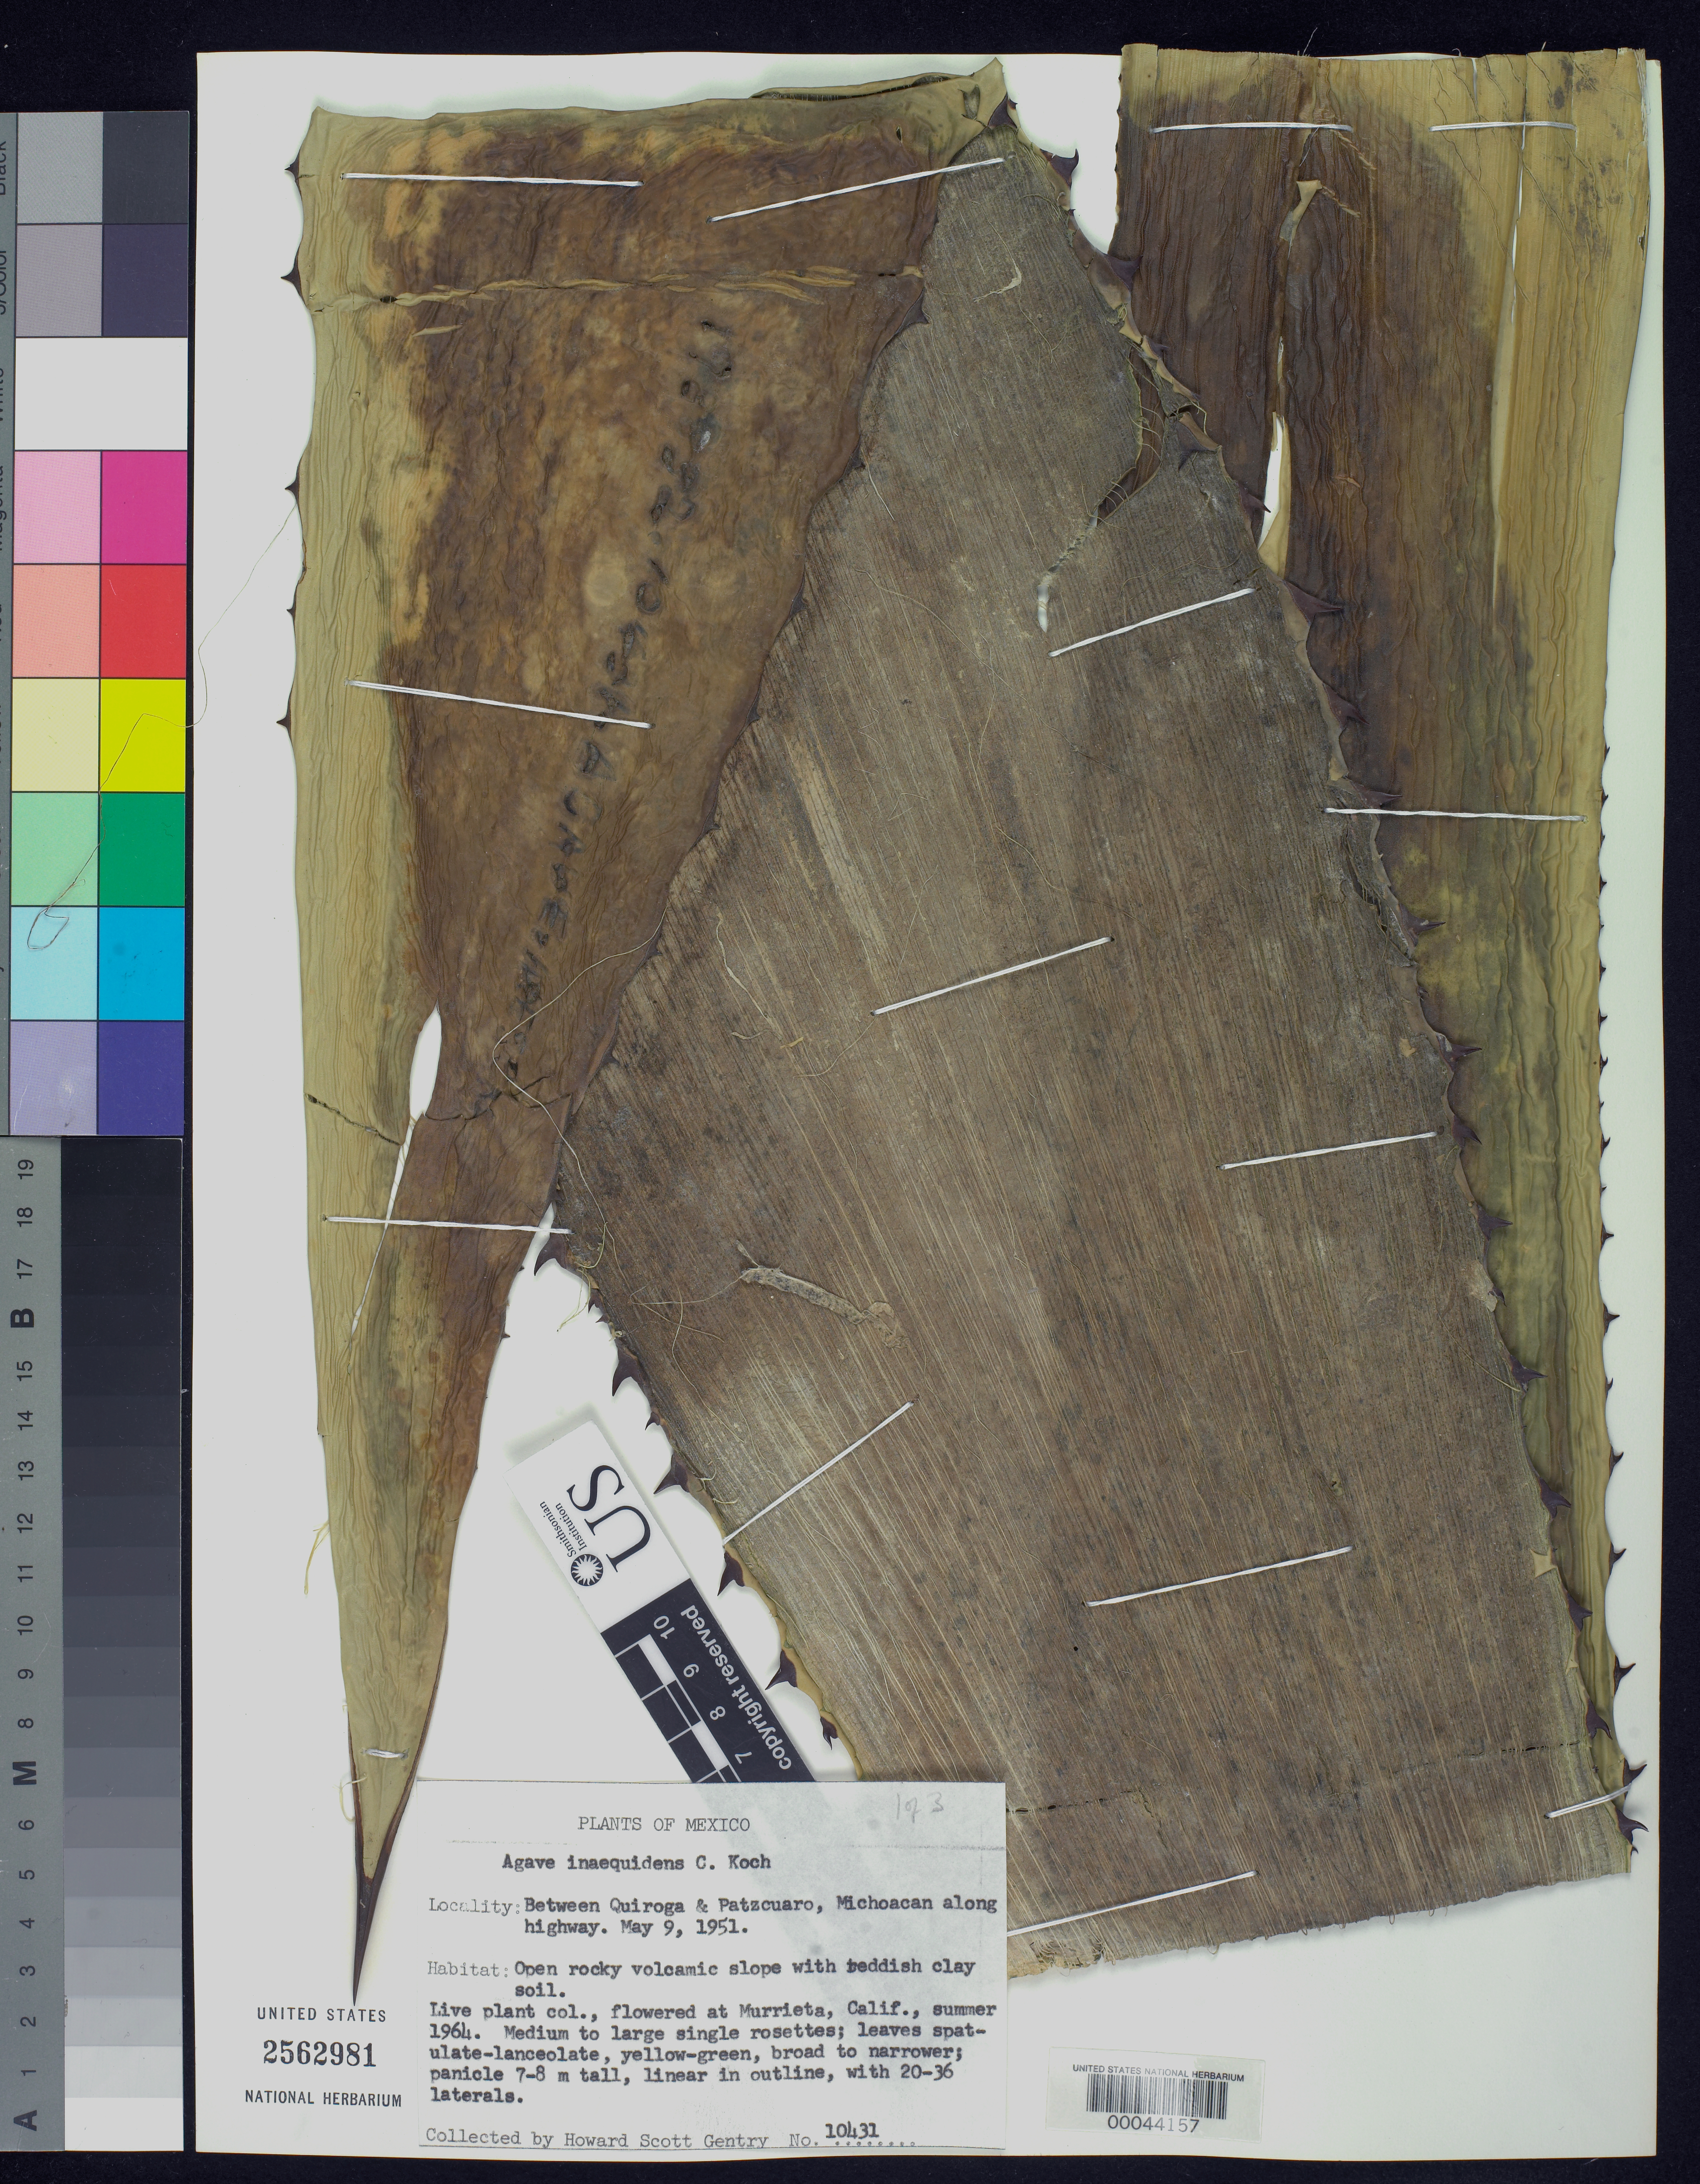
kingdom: Plantae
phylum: Tracheophyta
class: Liliopsida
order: Asparagales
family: Asparagaceae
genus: Agave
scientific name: Agave inaequidens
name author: K. Koch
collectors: H. S. Gentry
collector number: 10431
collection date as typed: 09 May 1951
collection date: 1951-05-09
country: Mexico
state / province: Michoacán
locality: Between Quiroga & Patzcuaro along highway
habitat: Open rocky volcanic slope with reddish clay soil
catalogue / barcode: US 2562981